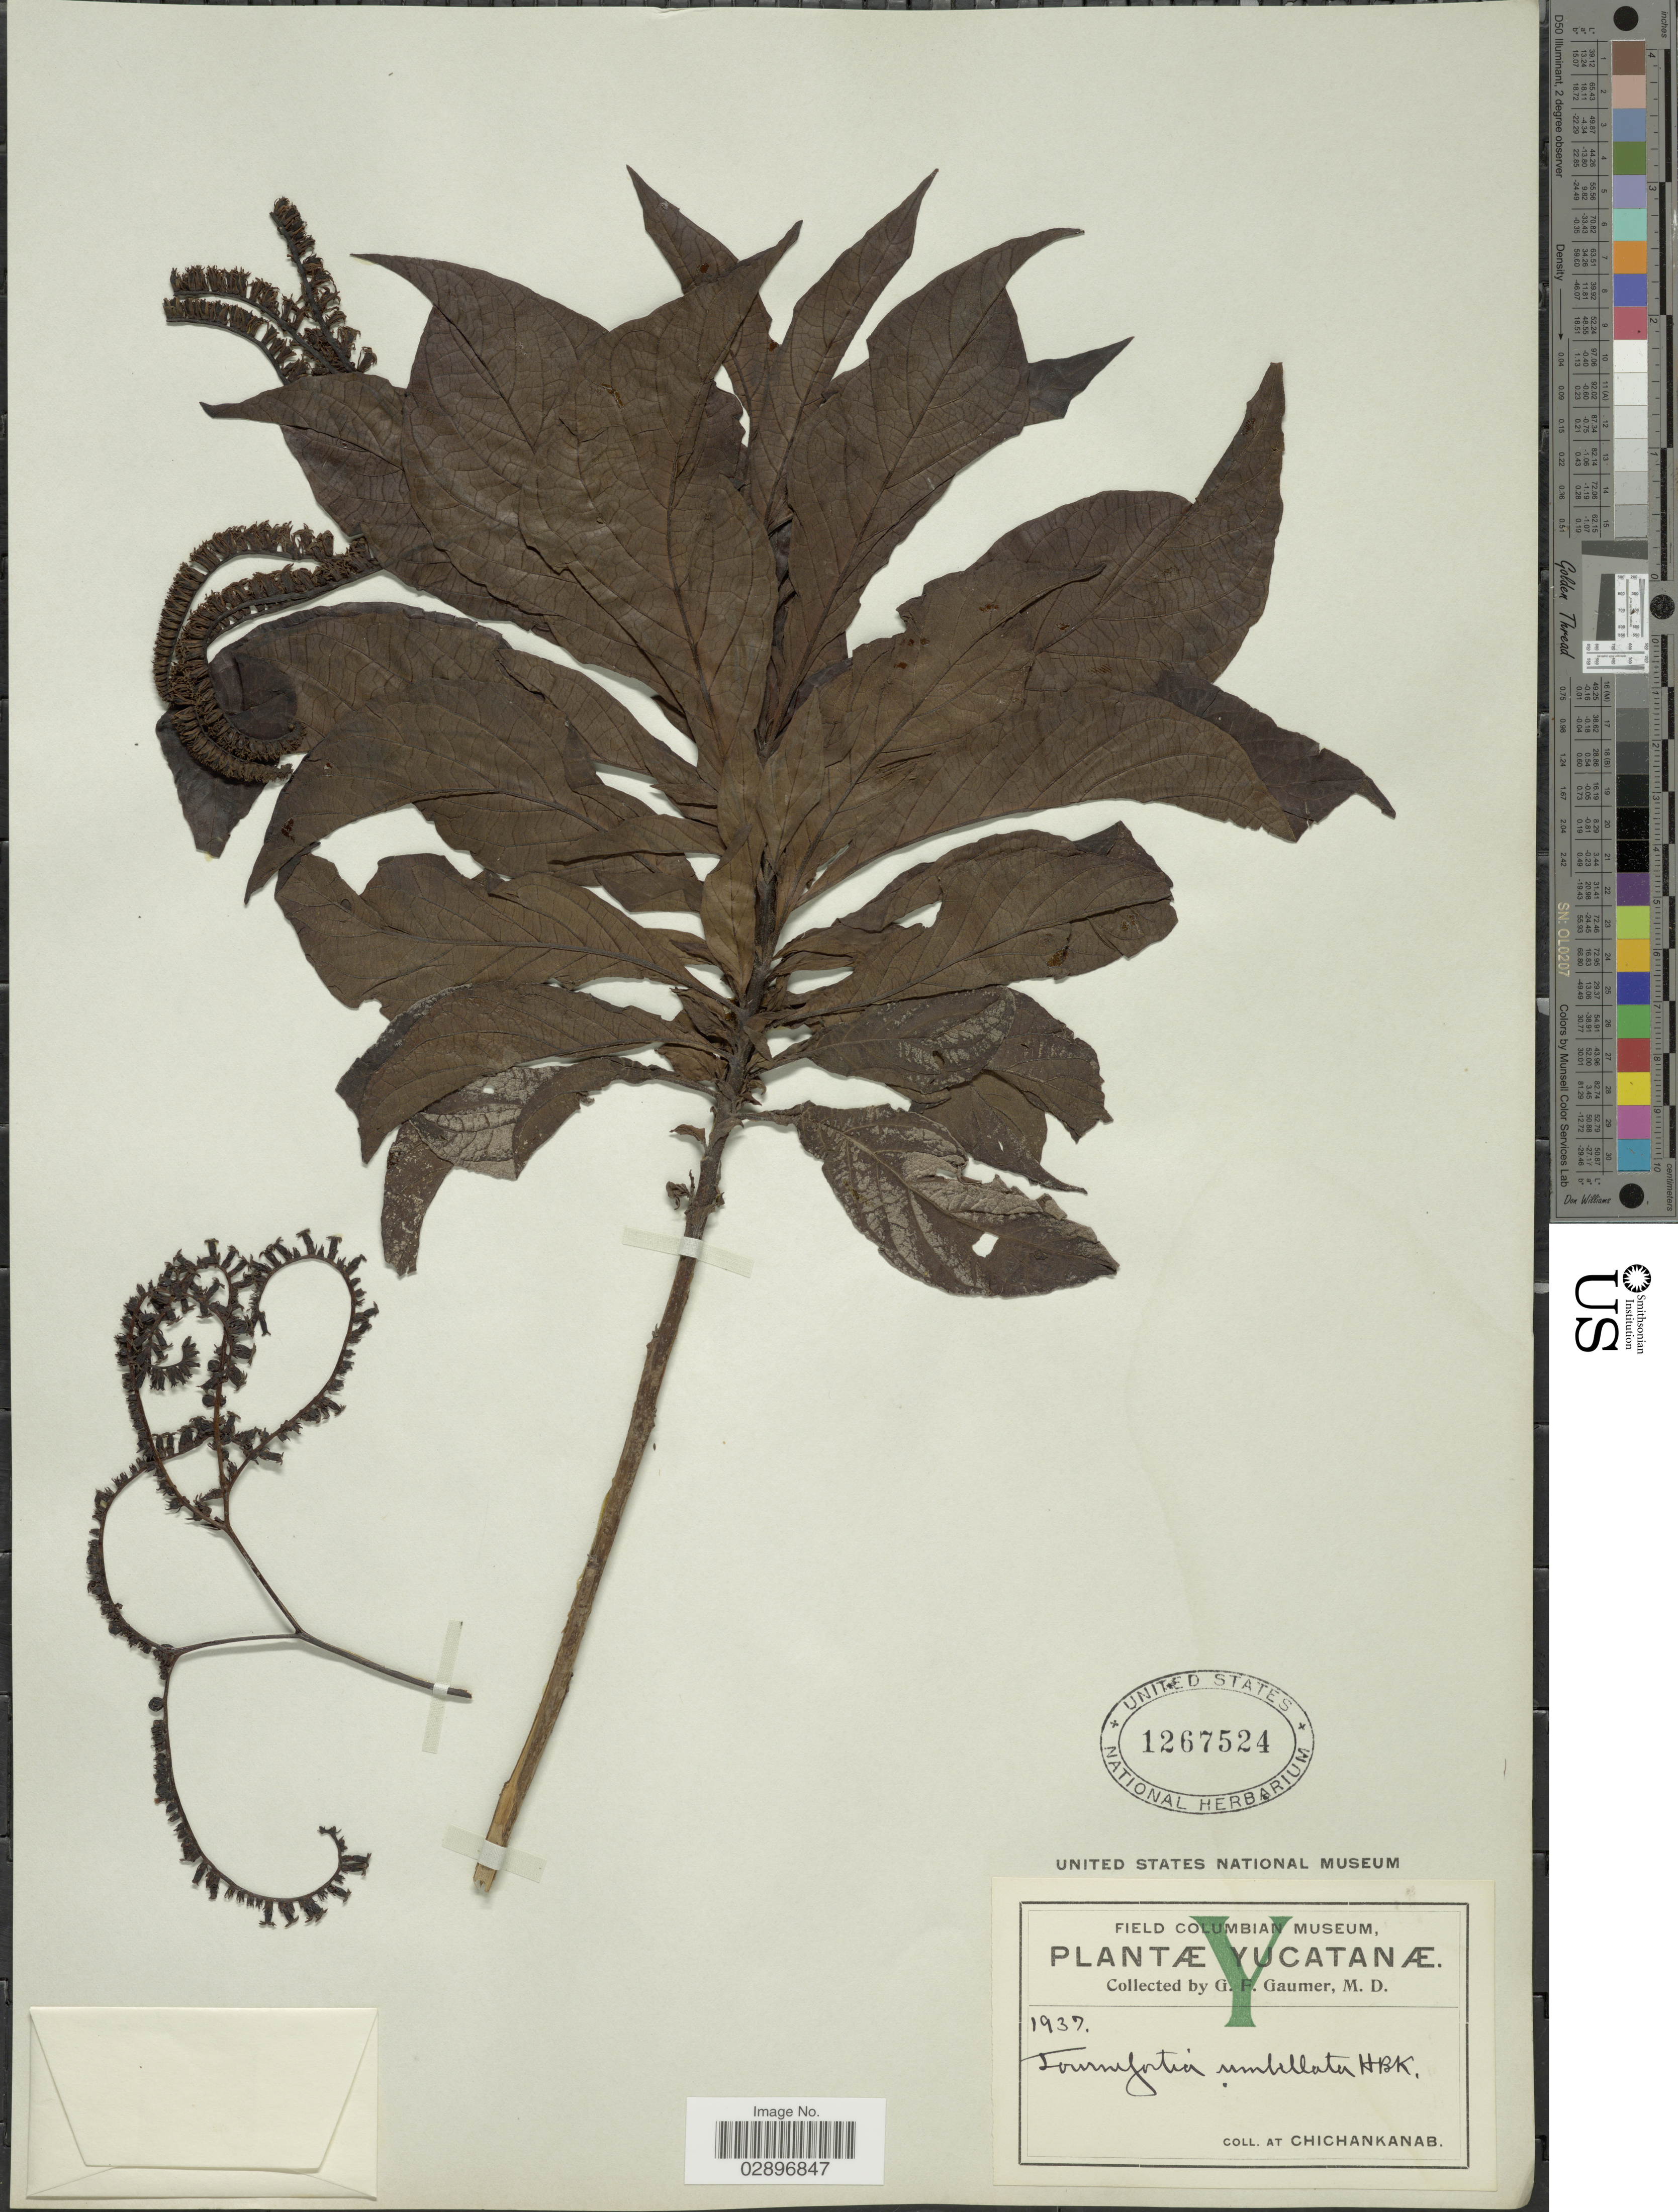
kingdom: Plantae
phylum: Tracheophyta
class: Magnoliopsida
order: Boraginales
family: Heliotropiaceae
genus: Tournefortia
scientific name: Tournefortia umbellata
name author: Kunth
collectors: G. F. Gaumer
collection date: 1937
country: Mexico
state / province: Yucatán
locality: At Chichankanab. Yucatanæ.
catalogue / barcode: US 1267524